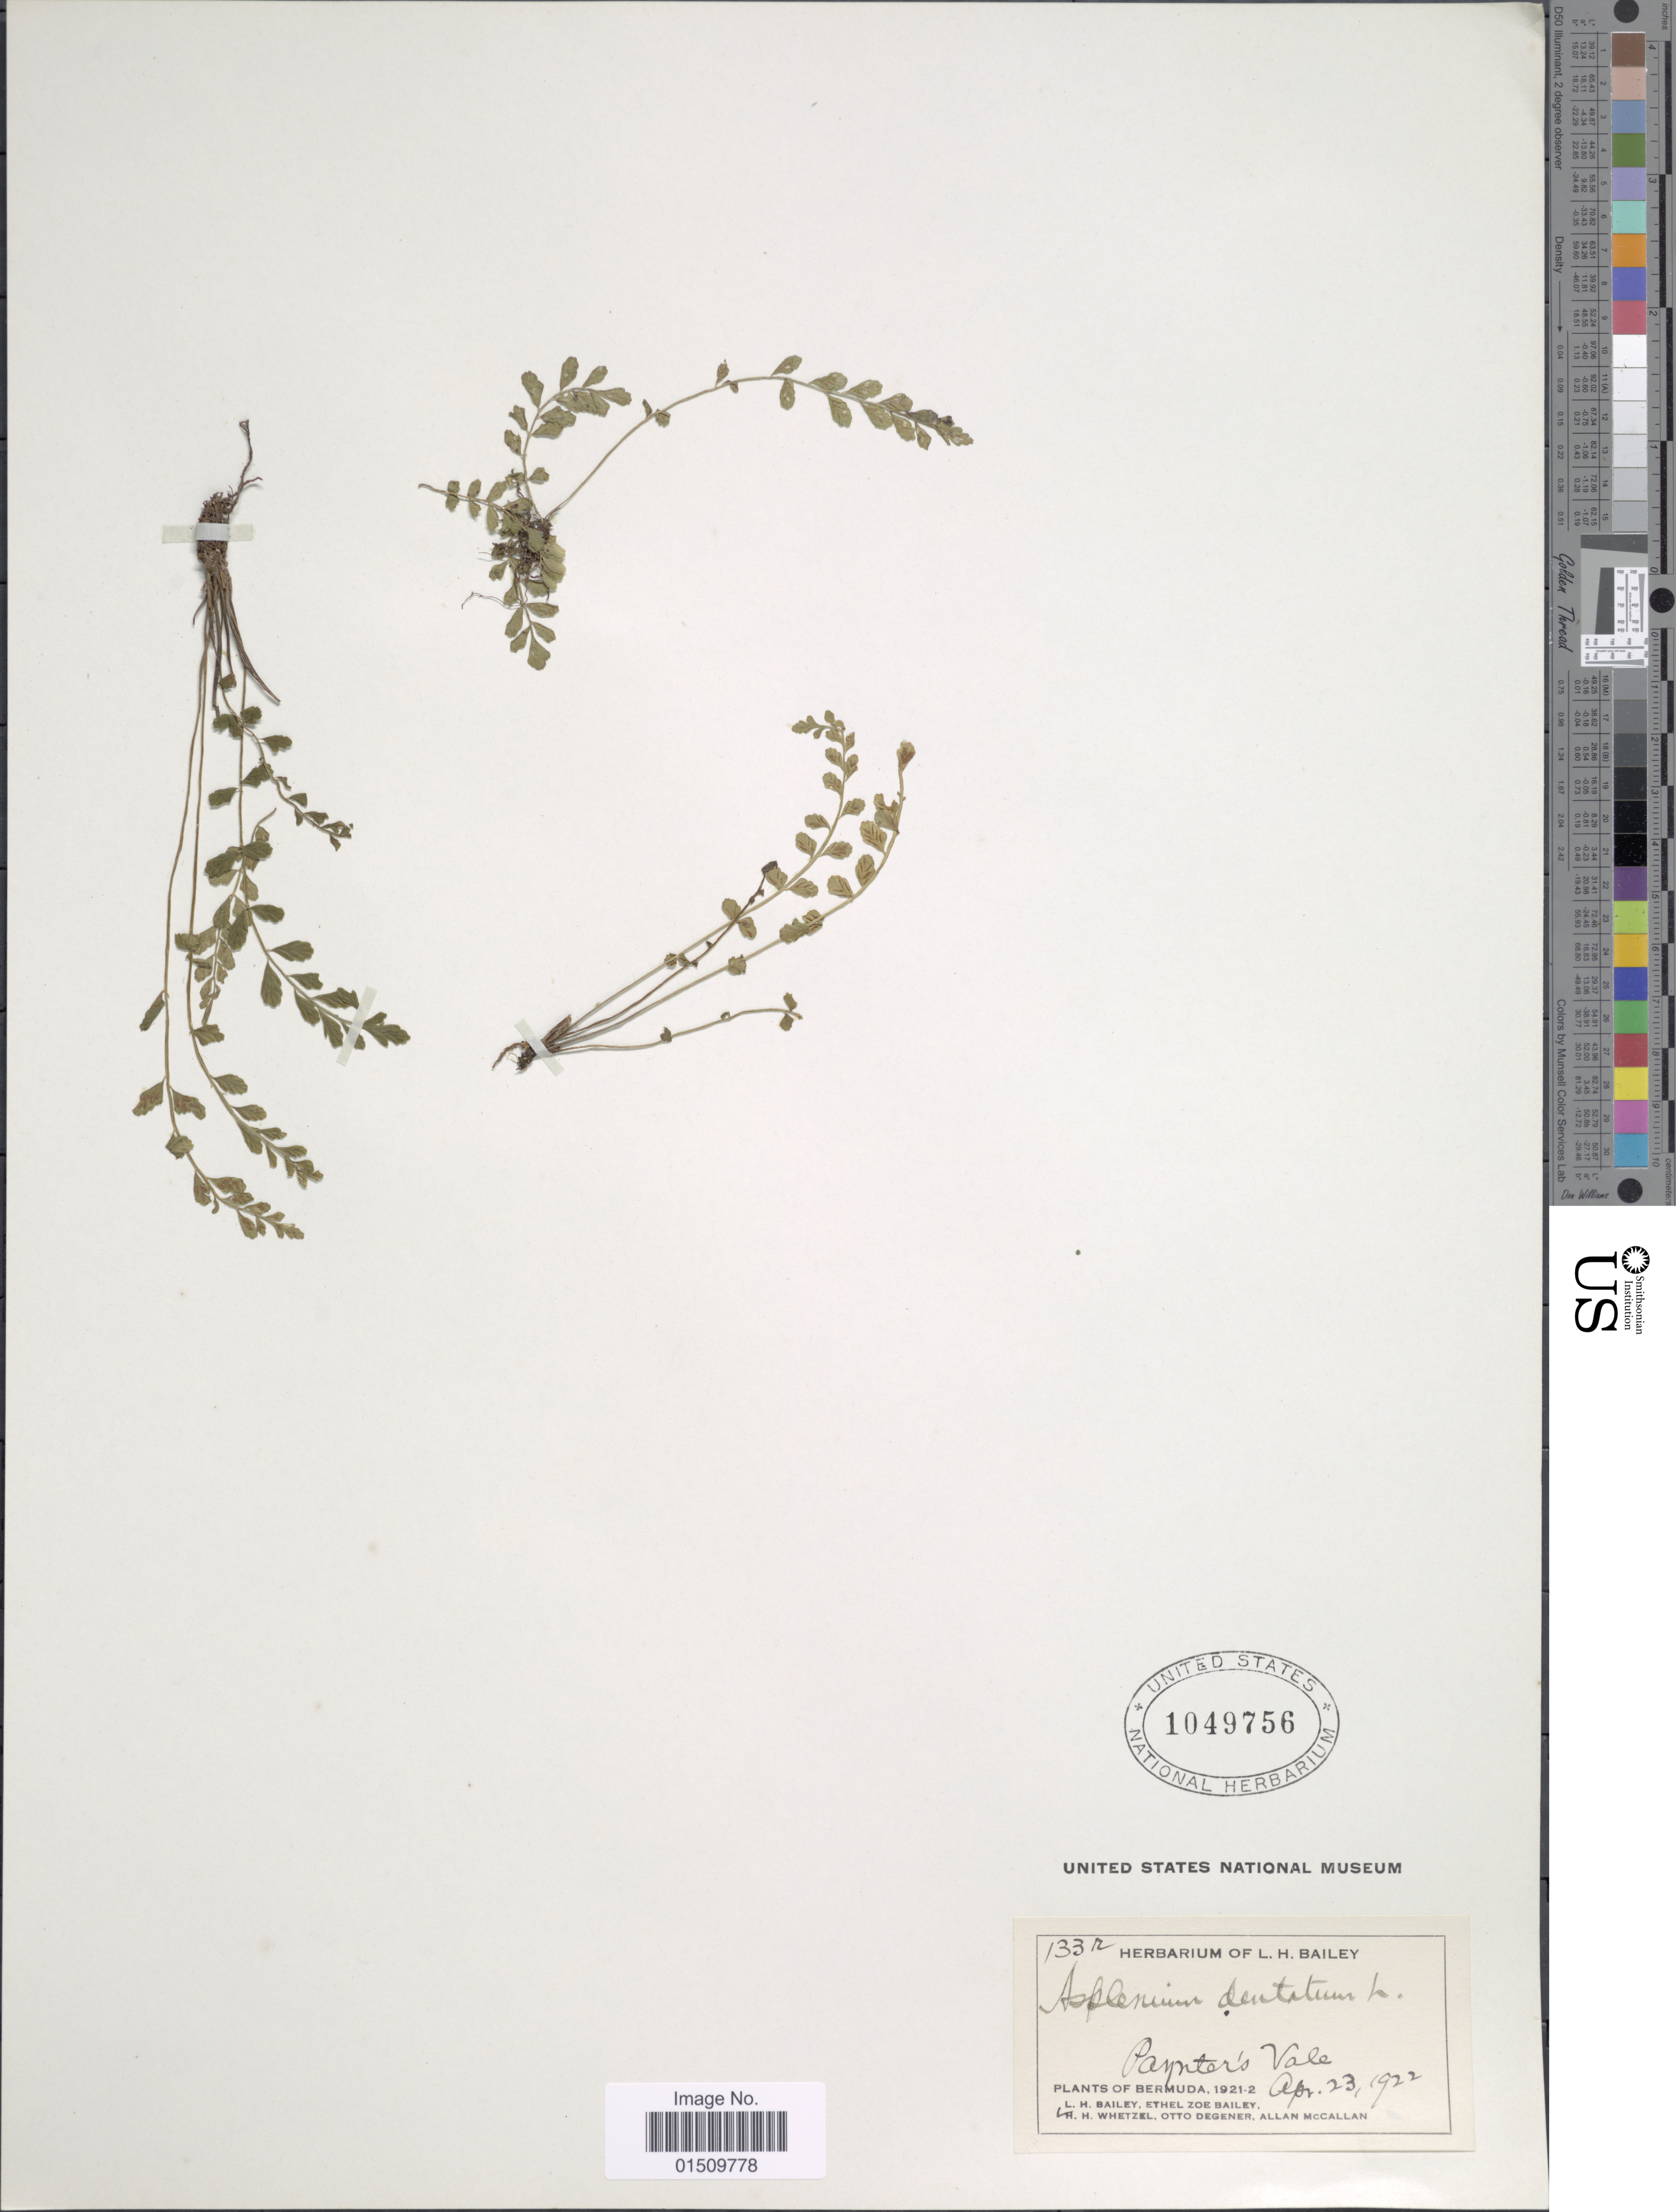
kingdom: Plantae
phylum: Tracheophyta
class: Polypodiopsida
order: Polypodiales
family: Aspleniaceae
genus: Asplenium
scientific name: Asplenium trichomanes-dentatum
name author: L.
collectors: L. H. Bailey, E. Z. Bailey, H. Whetzel, O. Degener & A. McCalla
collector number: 1332*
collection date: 1922-04-23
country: Bermuda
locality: Bermuda, Paynter's Vale.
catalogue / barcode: US 1049756